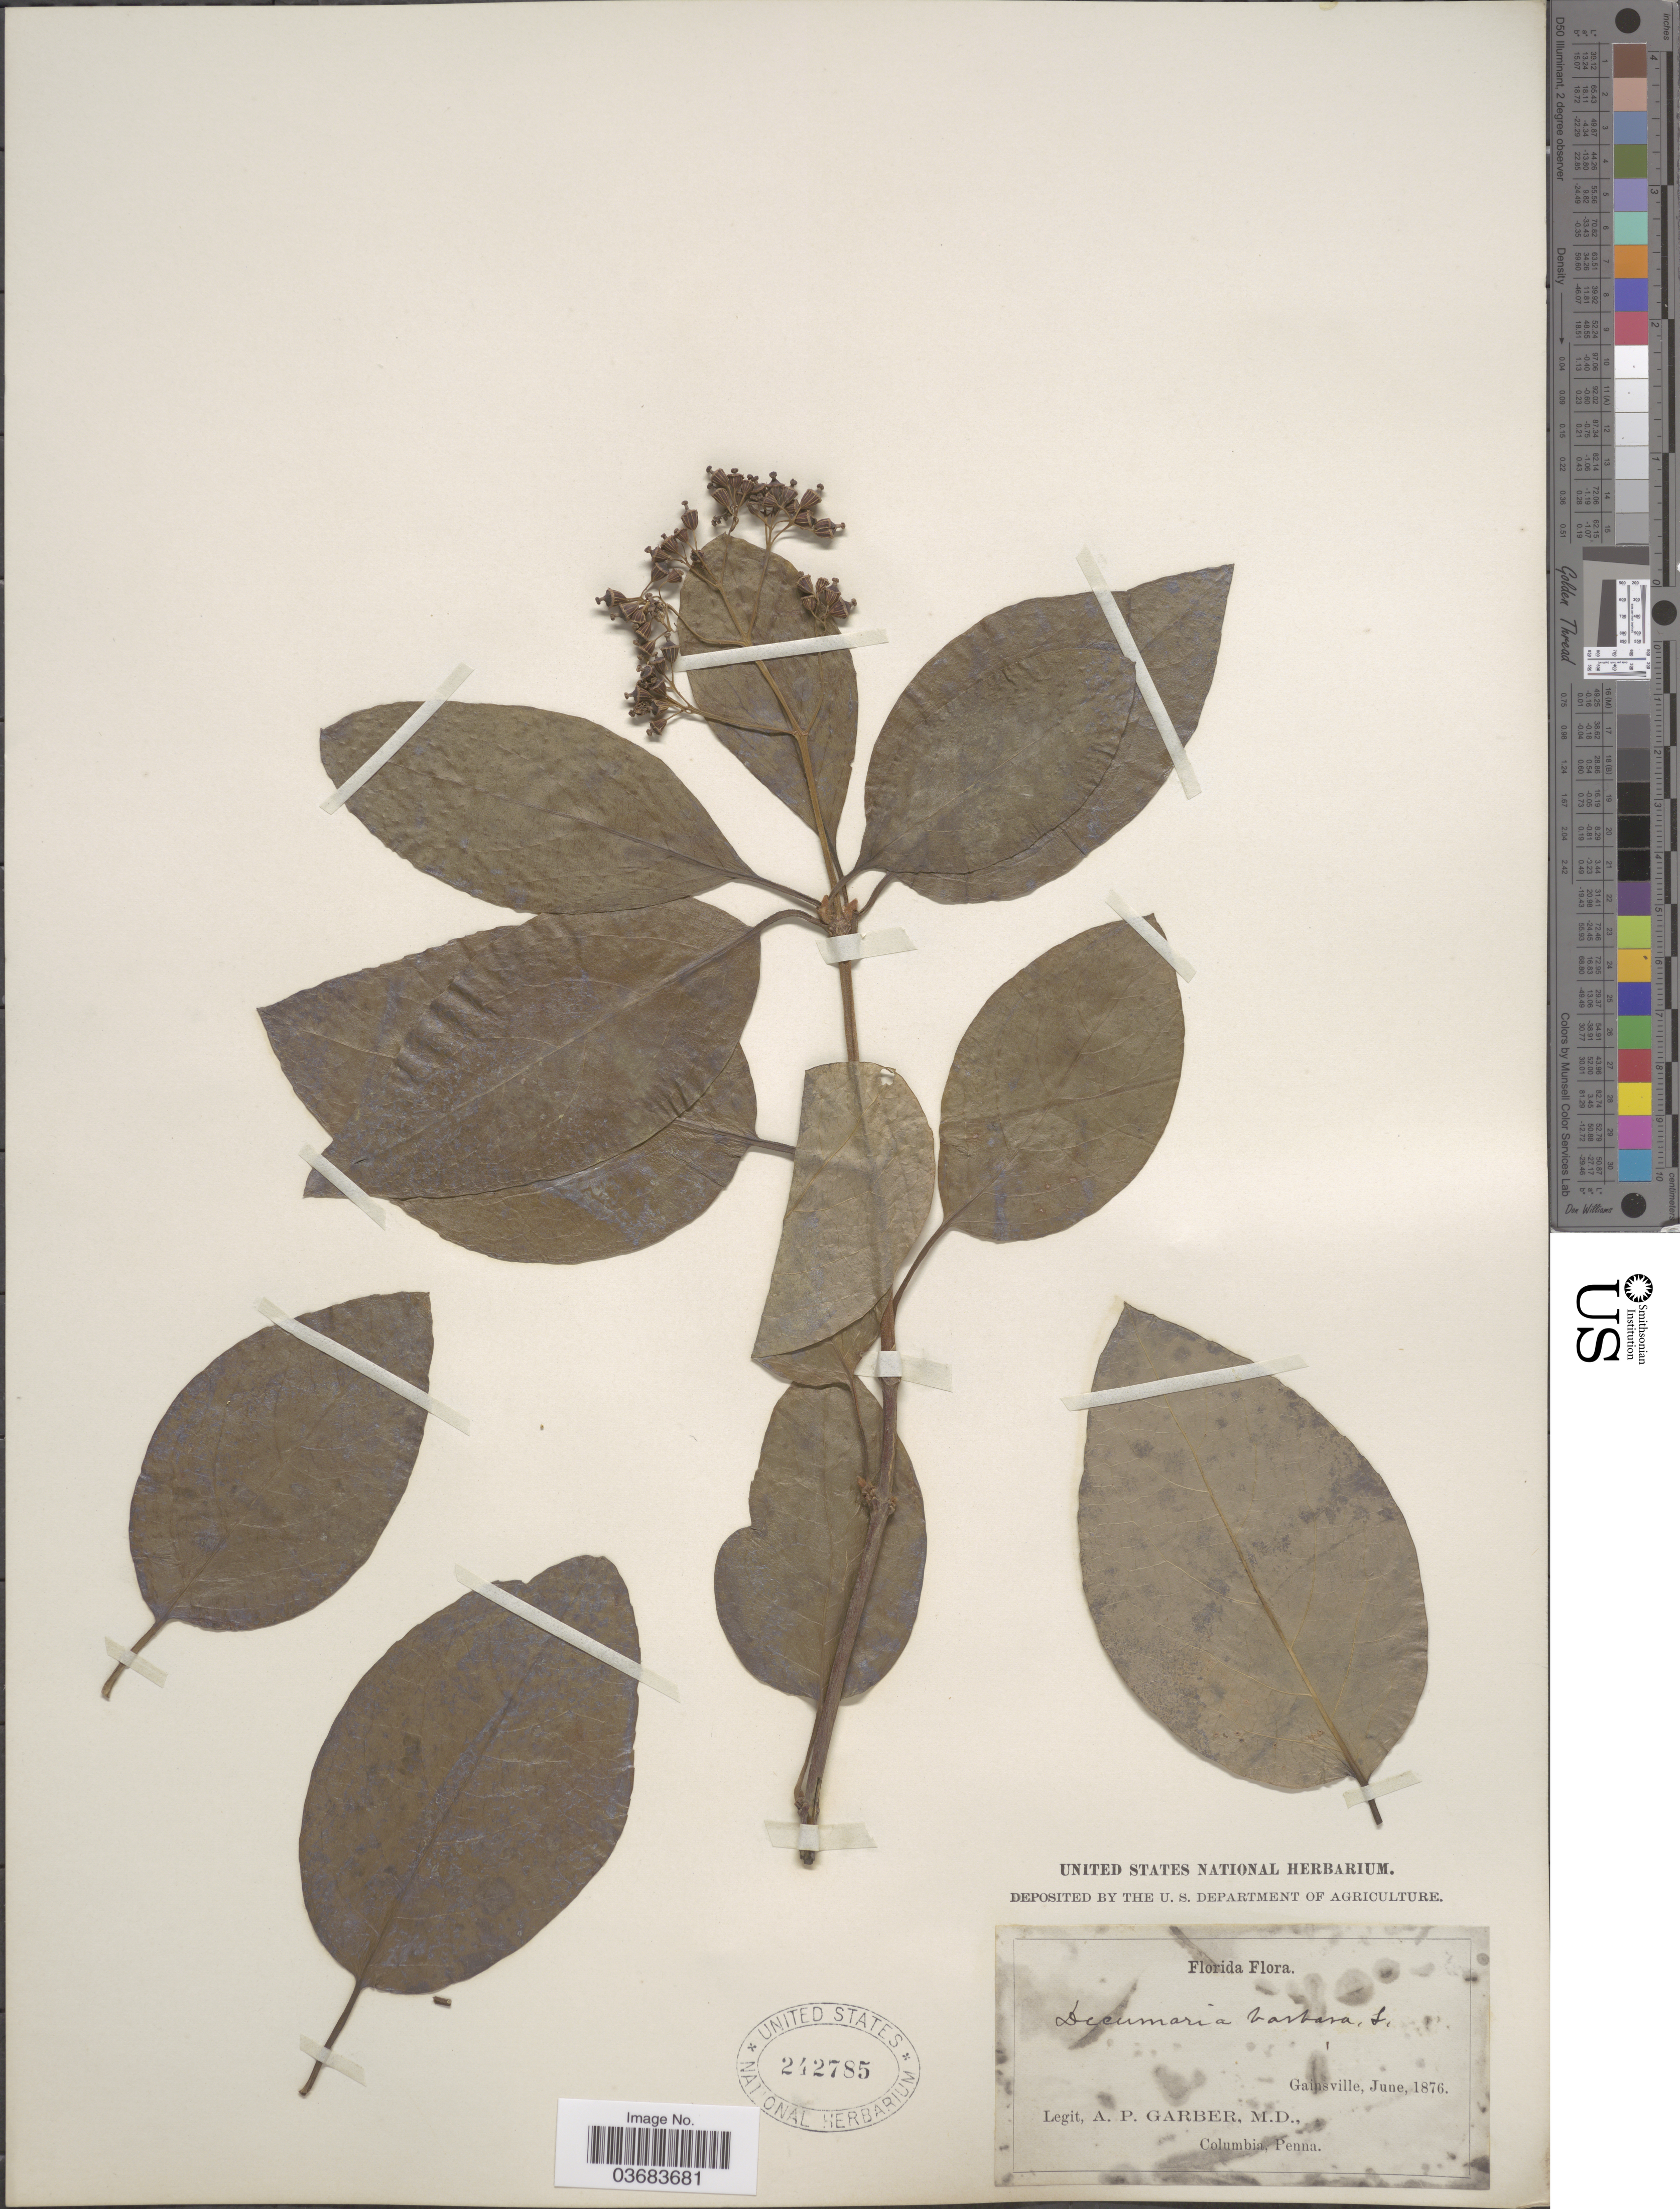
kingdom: Plantae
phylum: Tracheophyta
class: Magnoliopsida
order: Cornales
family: Hydrangeaceae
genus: Hydrangea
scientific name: Hydrangea barbara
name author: (L.) Bernd Schulz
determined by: Strong, Mark T., (BOT), Smithsonian Institution - National Museum of Natural History (UNITED STATES)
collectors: A. P. Garber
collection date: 1876-06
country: United States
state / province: Florida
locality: Gainesville.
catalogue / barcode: US 242785